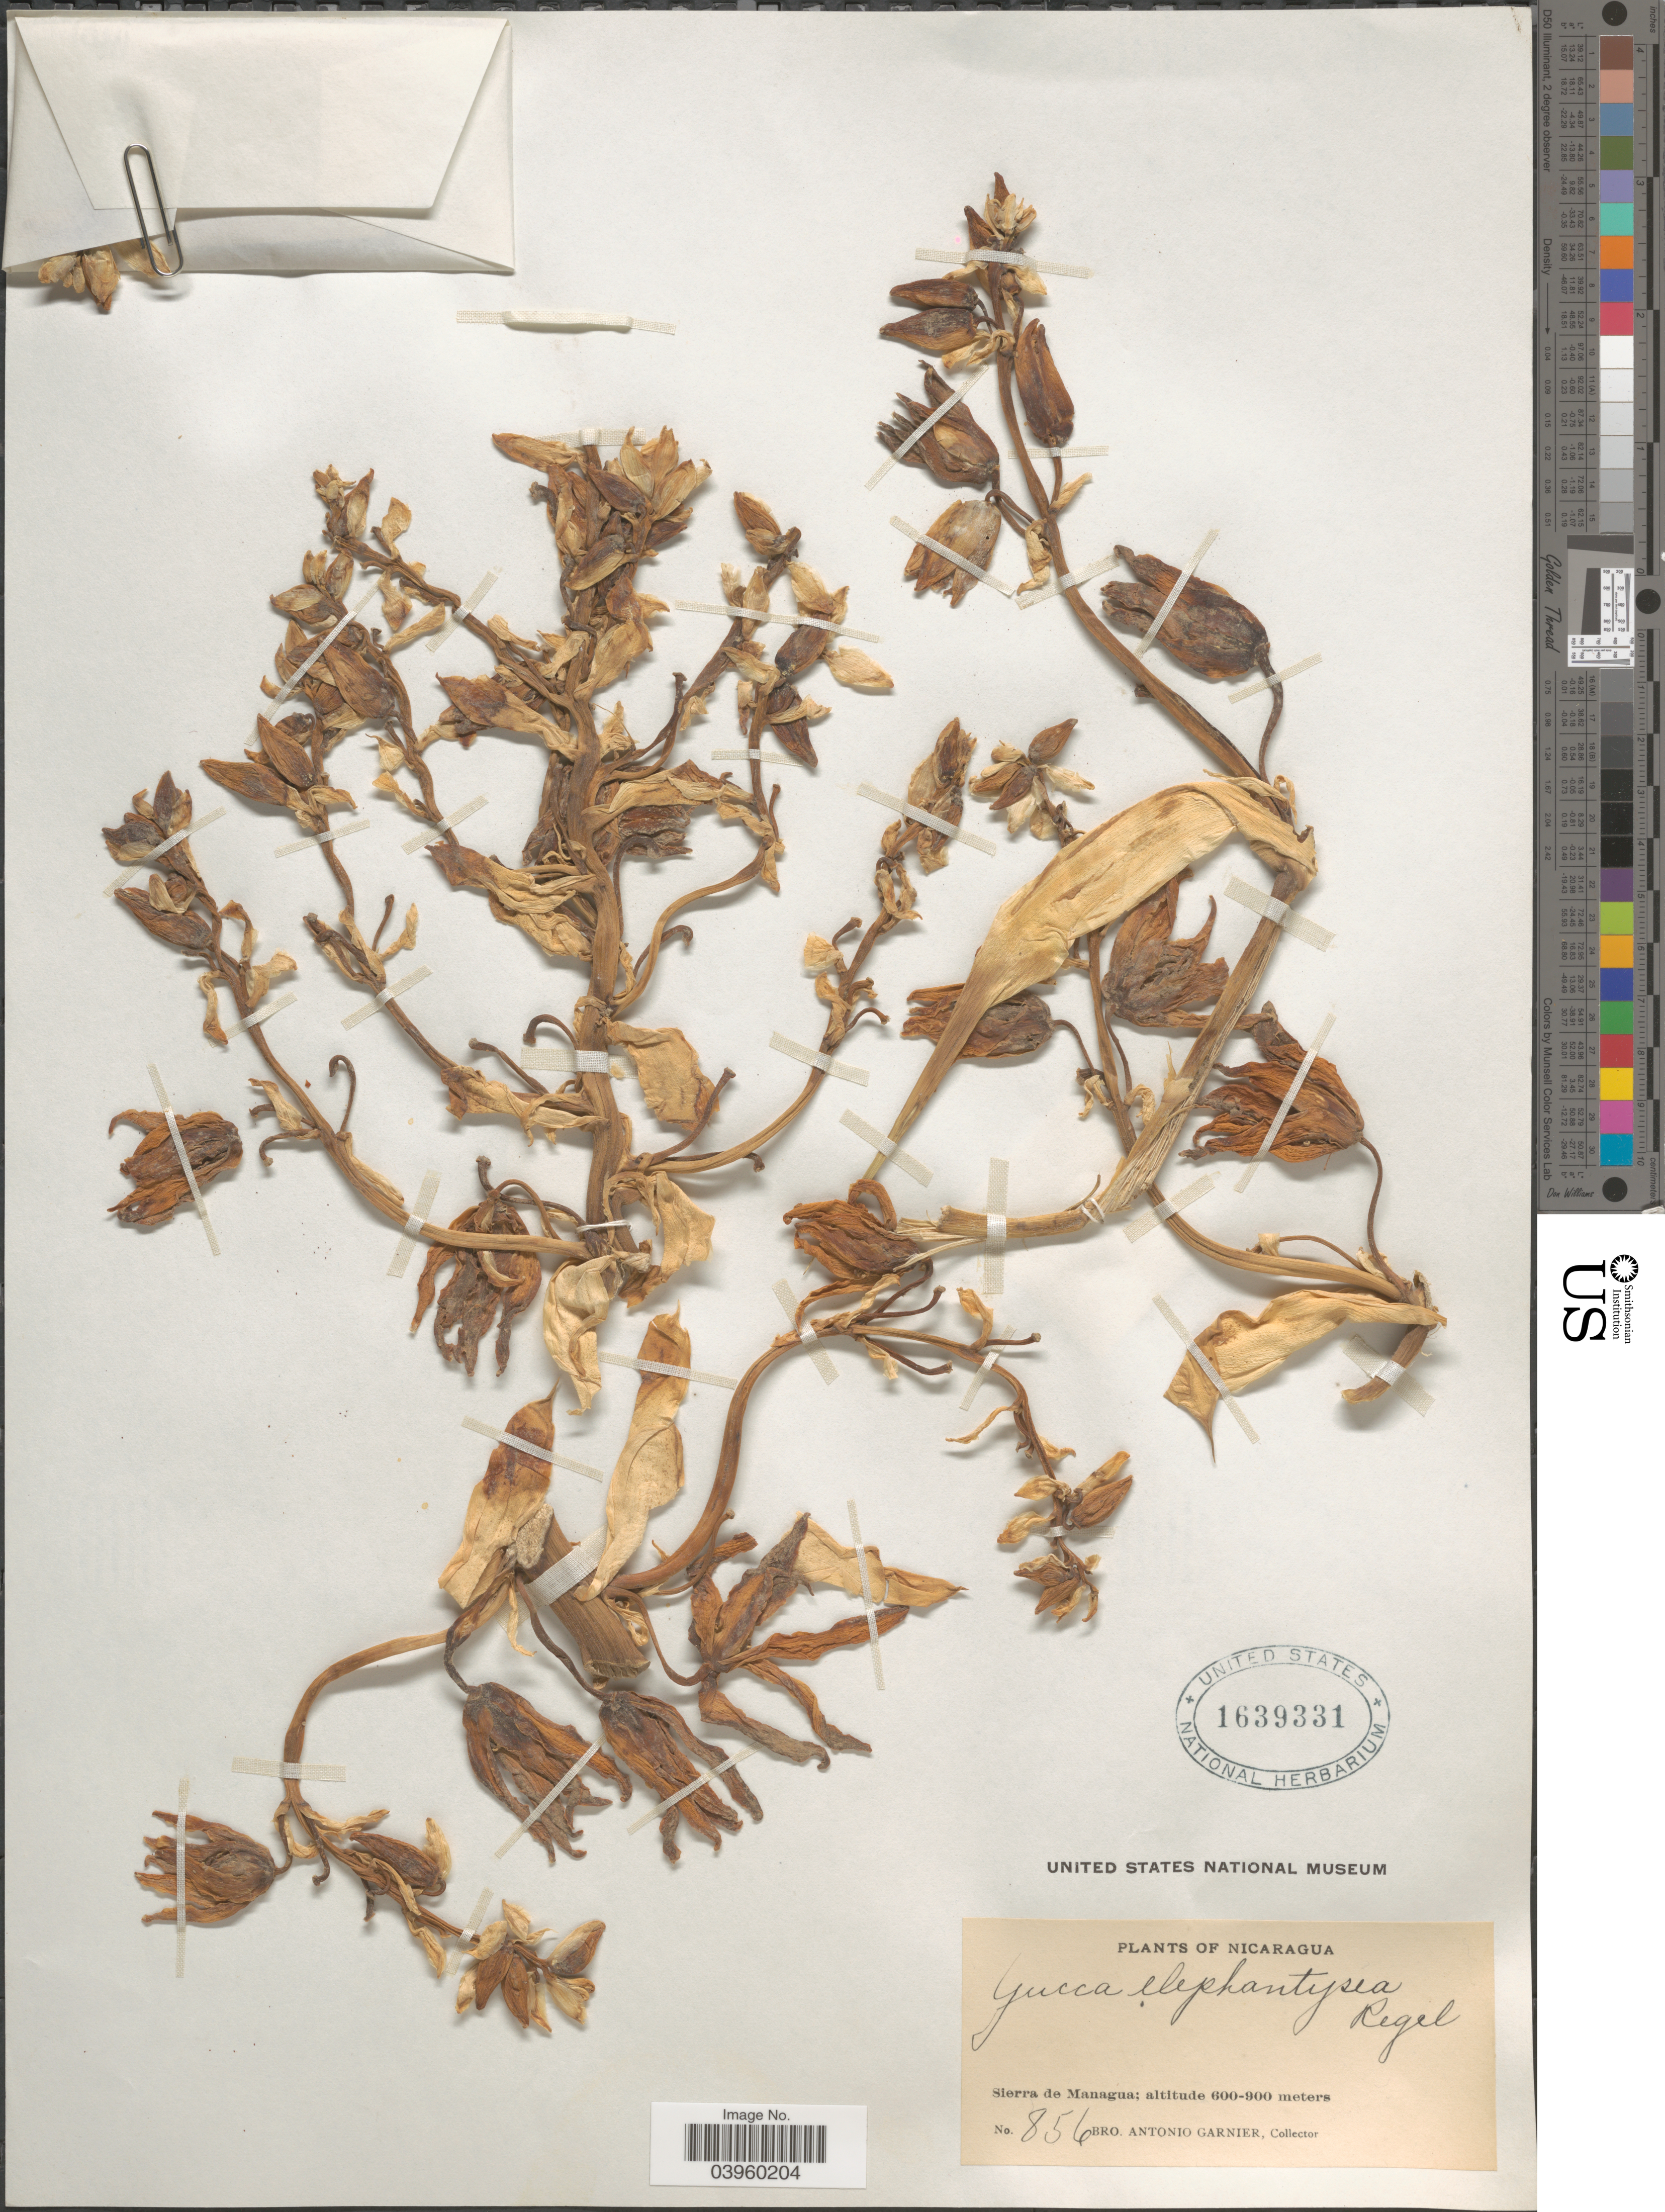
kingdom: Plantae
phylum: Tracheophyta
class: Liliopsida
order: Asparagales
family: Asparagaceae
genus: Yucca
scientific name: Yucca elephantipes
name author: Regel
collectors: Bro. A. Garnier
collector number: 856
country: Nicaragua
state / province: Managua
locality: Sierra de Managua.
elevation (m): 600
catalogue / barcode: US 1639331